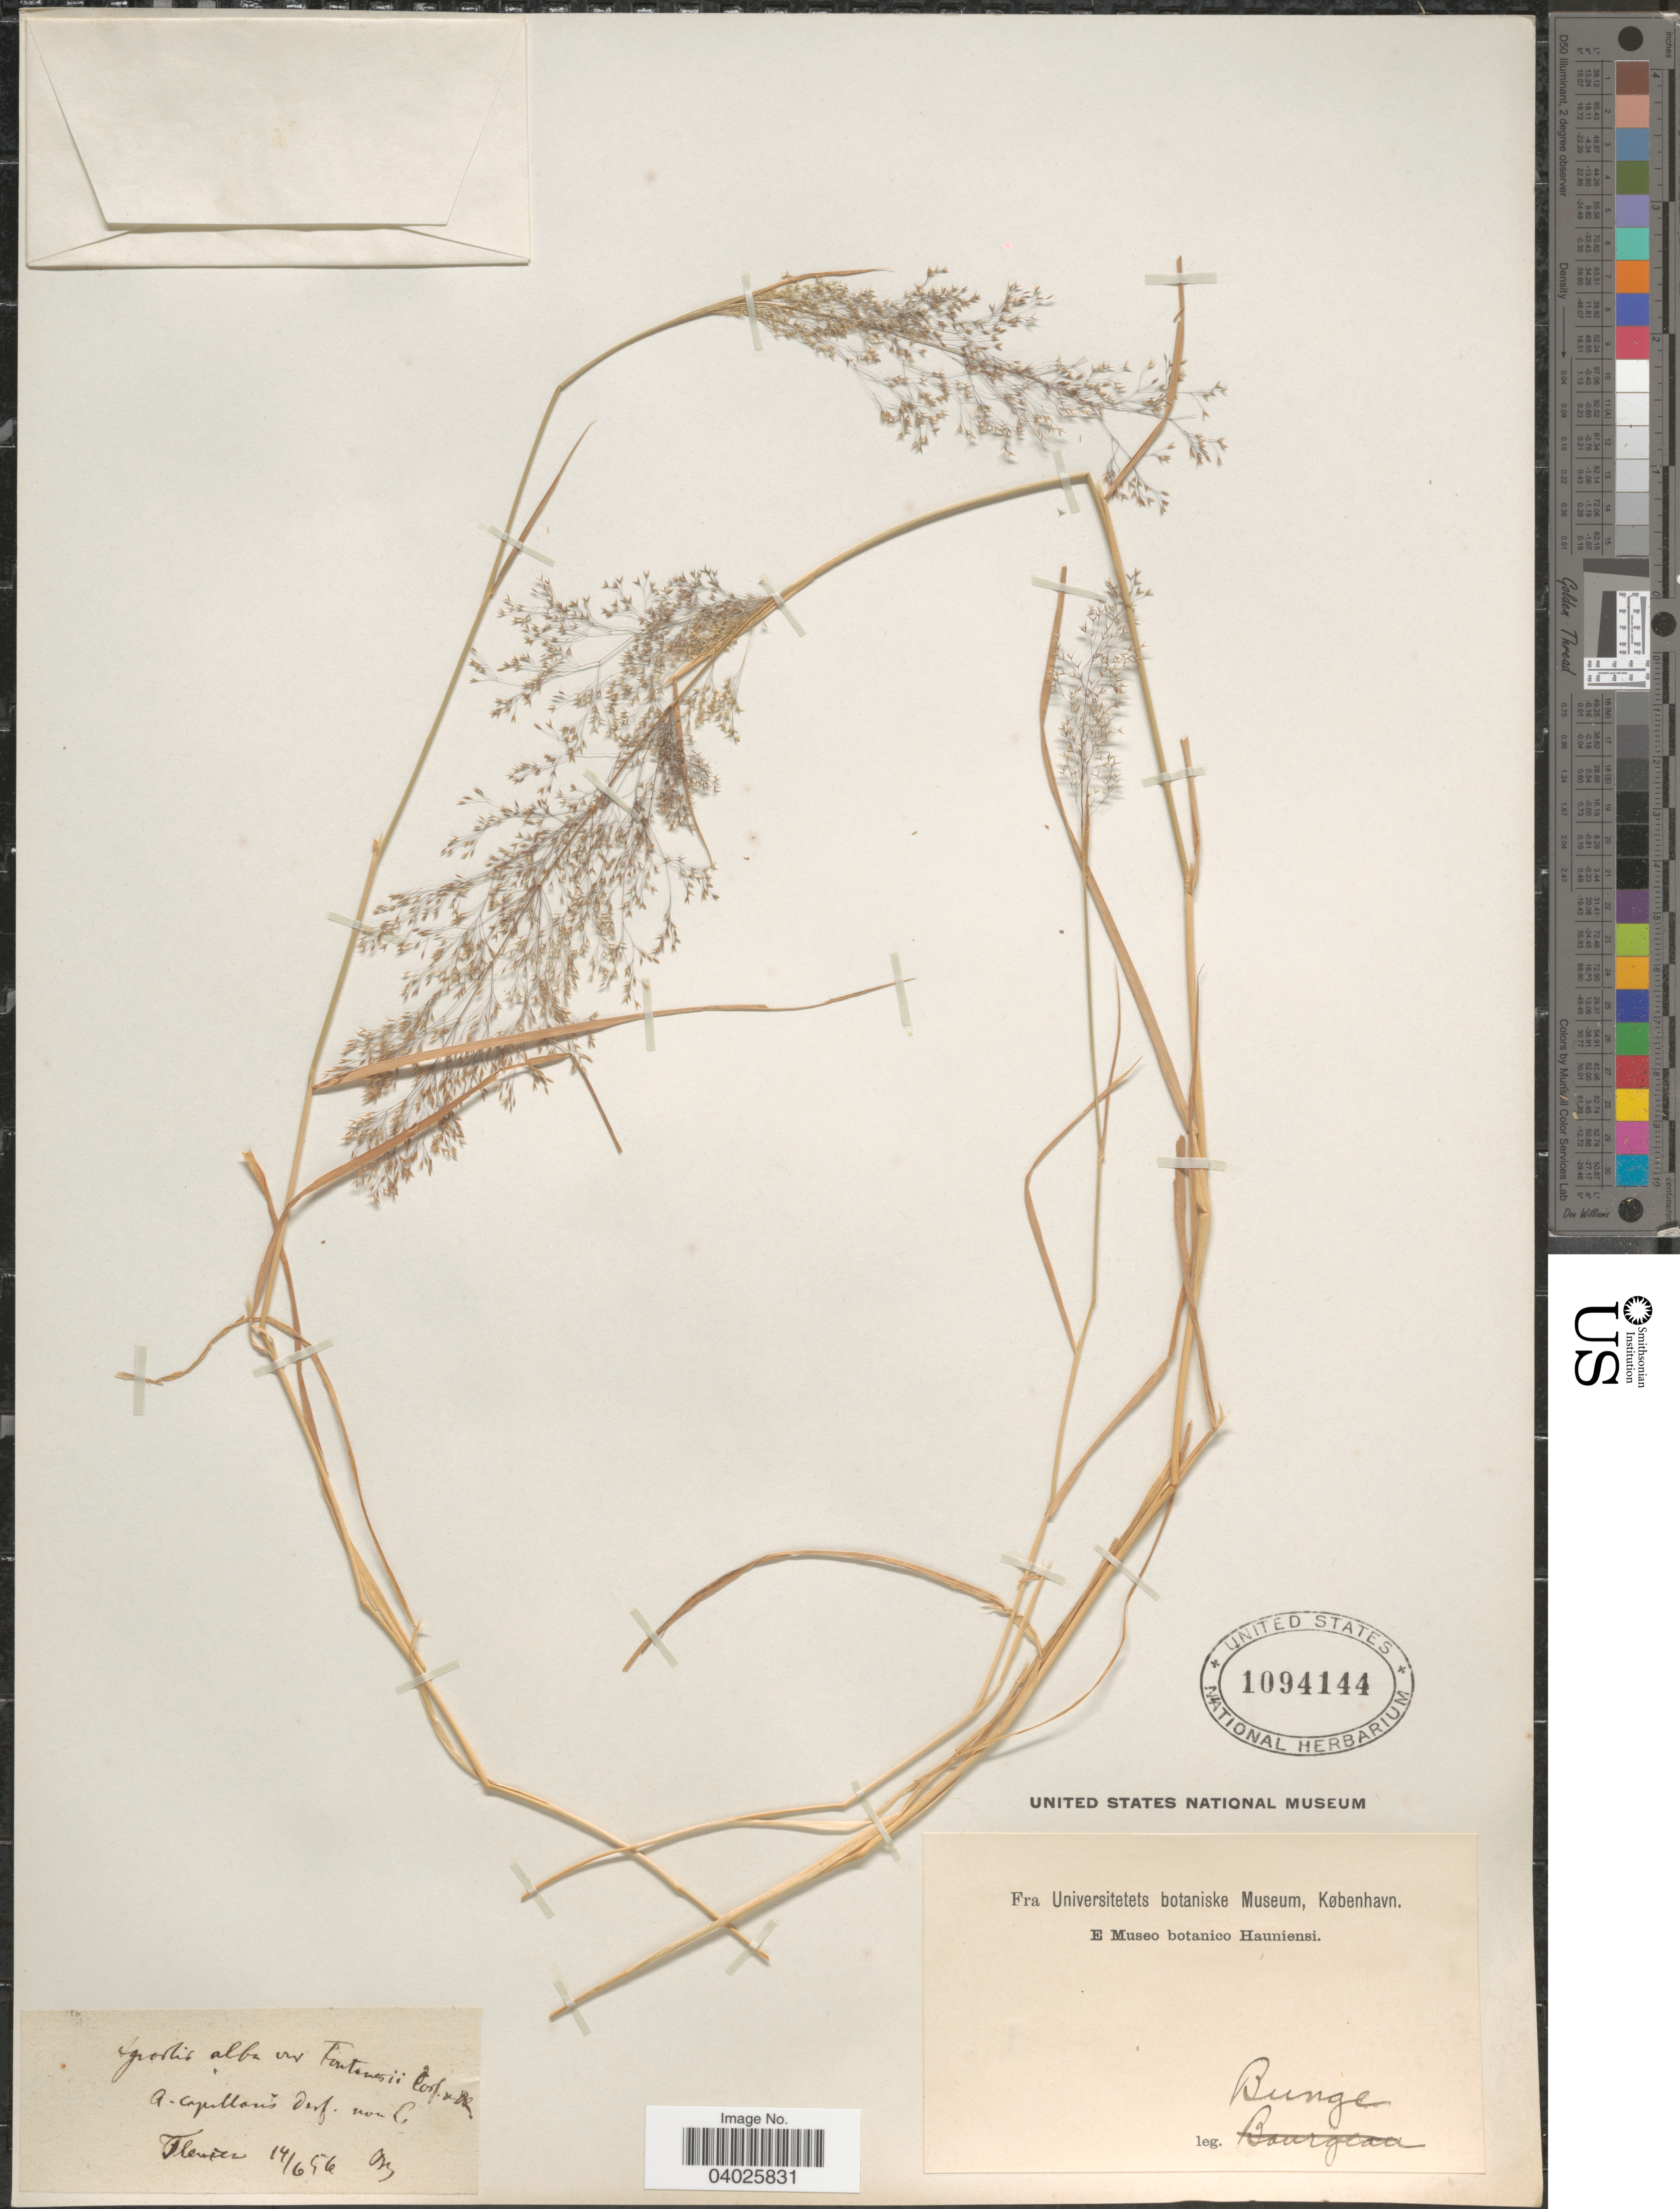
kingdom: Plantae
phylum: Tracheophyta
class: Liliopsida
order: Poales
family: Poaceae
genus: Agrostis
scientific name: Agrostis rupestris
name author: All.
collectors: Bunge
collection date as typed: Transcribed d/m/y: 14/6/56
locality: Flenien [interpreted].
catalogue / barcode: US 1094144